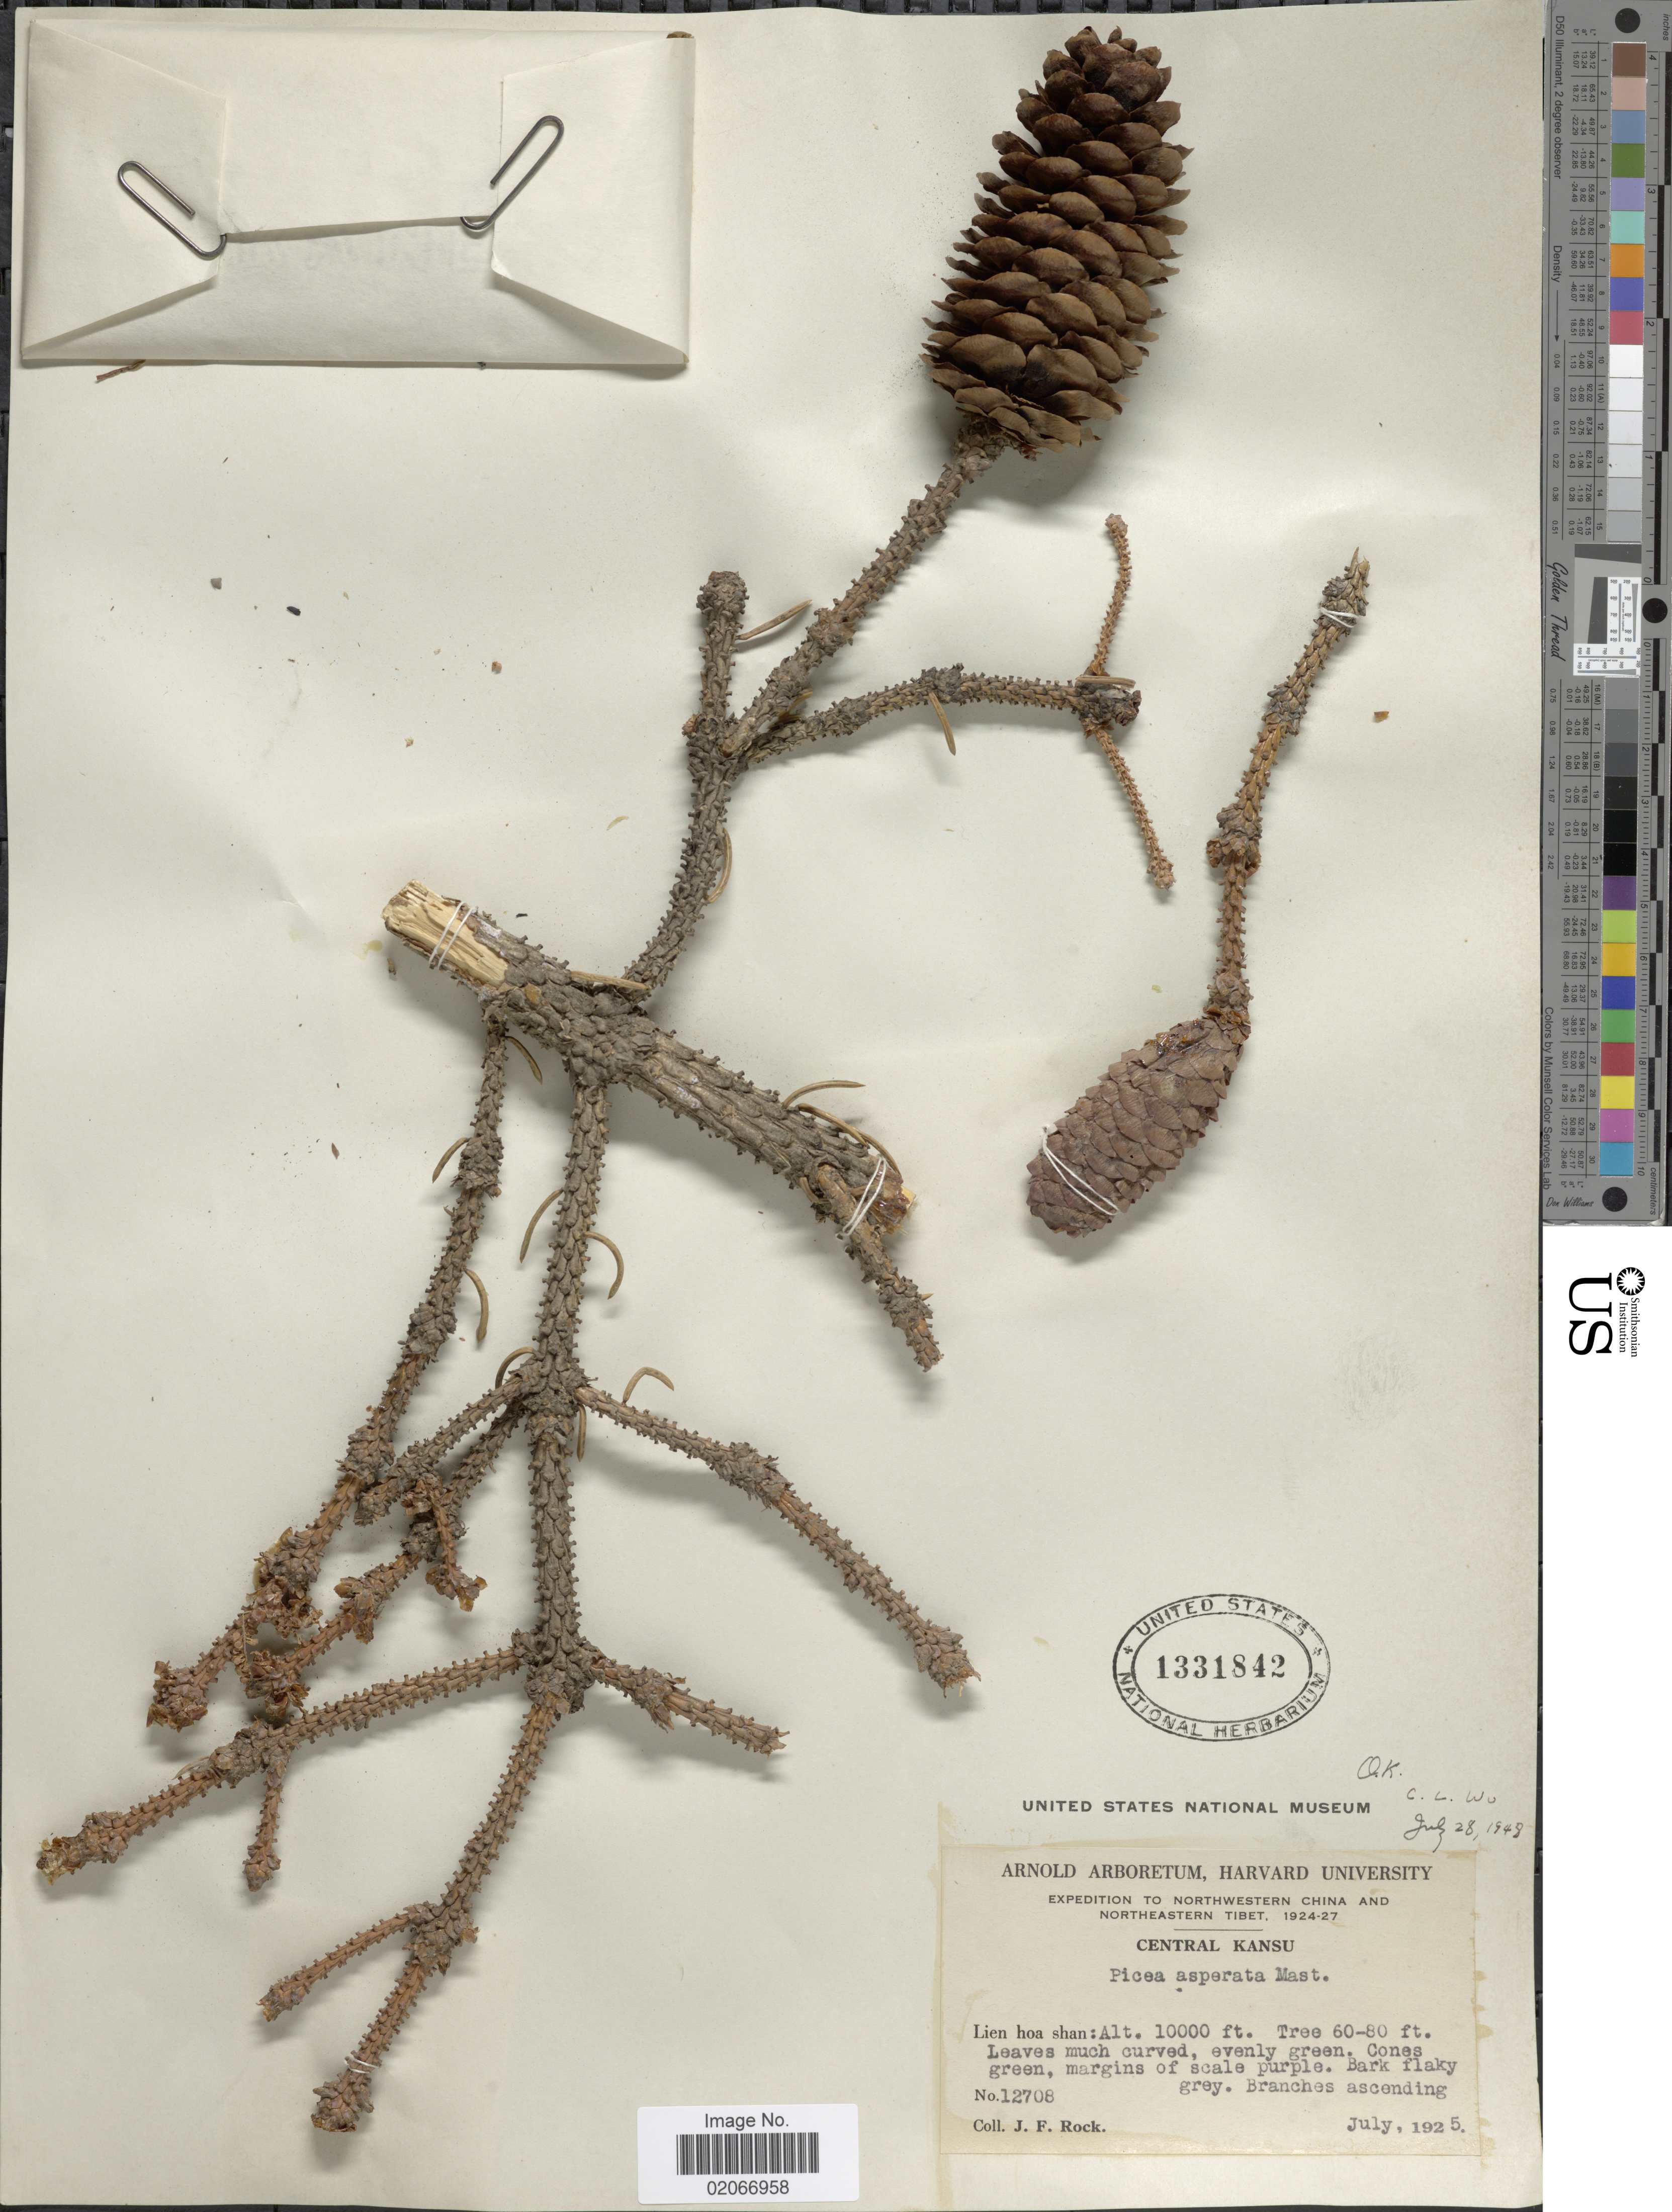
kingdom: Plantae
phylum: Tracheophyta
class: Pinopsida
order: Pinales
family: Pinaceae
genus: Picea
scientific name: Picea asperata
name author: Mast.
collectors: J. Rock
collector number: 12708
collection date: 1925-07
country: China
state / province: Gansu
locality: Northwestern China and Northeastern Tibet. Central Kansu, Lien hoa shan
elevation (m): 3048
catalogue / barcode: US 1331842